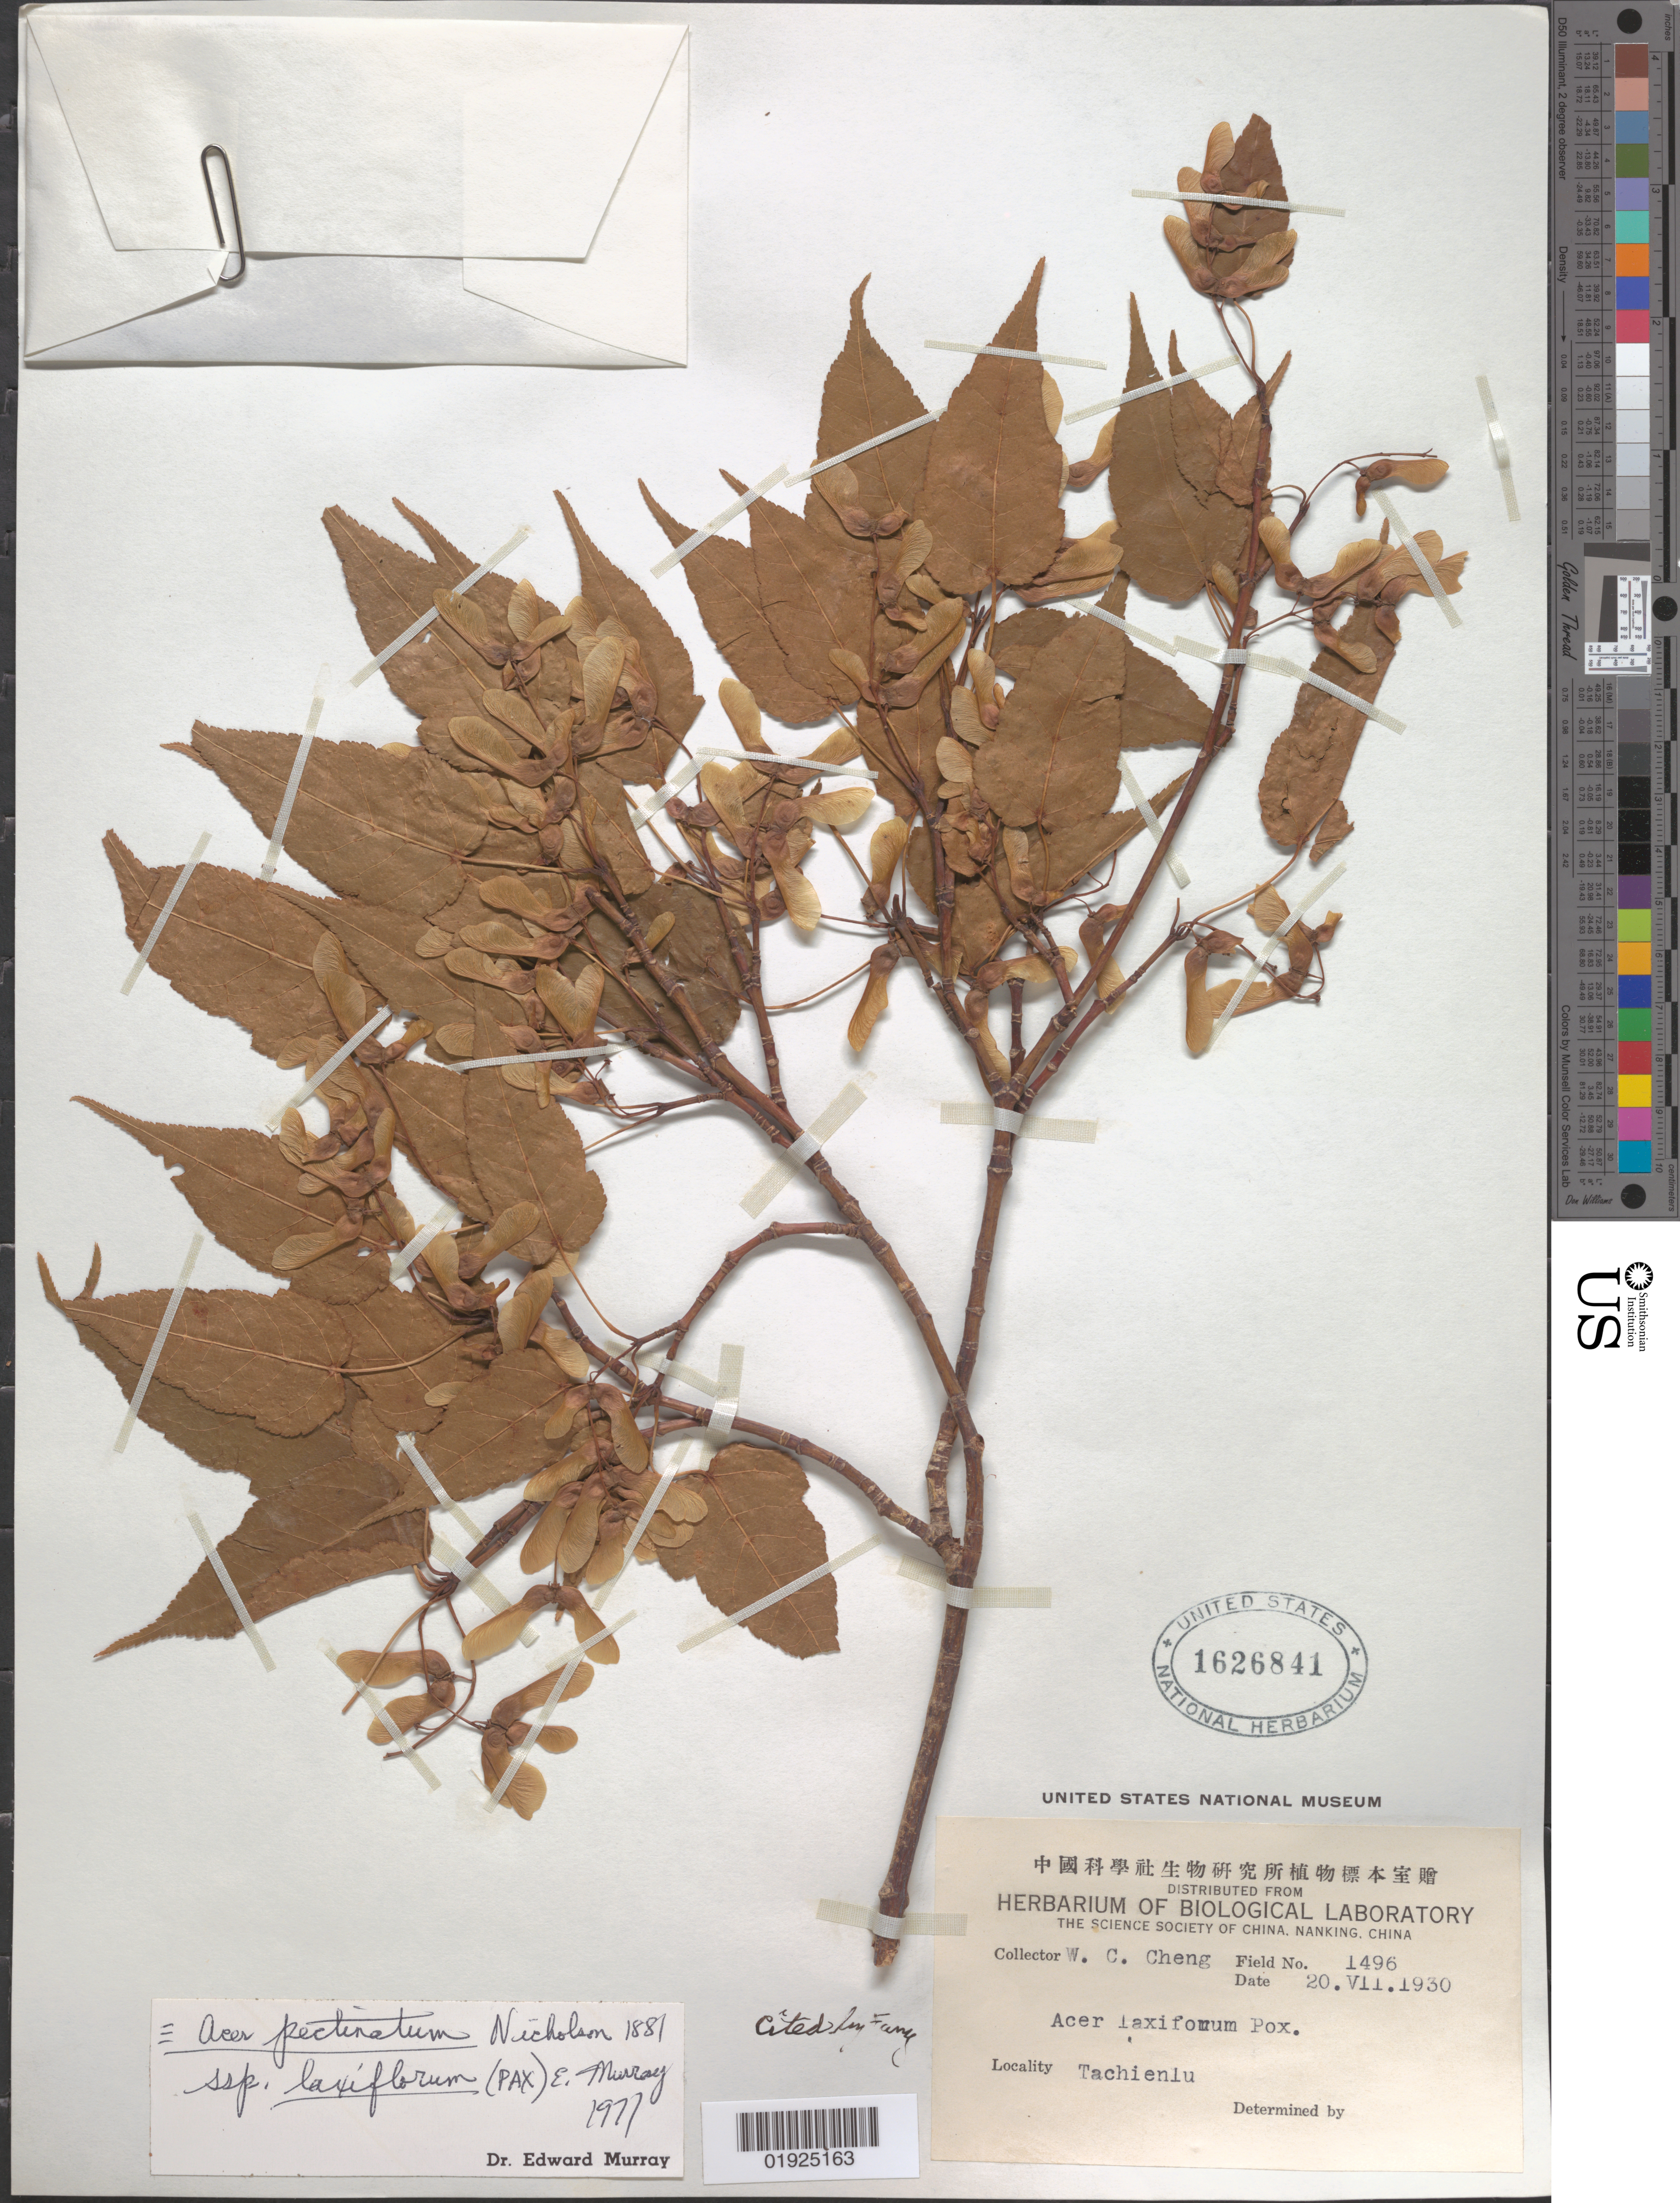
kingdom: Plantae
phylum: Tracheophyta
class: Magnoliopsida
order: Sapindales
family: Sapindaceae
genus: Acer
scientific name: Acer pectinatum subsp. laxiflorum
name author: (Pax) A.E. Murray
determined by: Murray, Edward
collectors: W. C. Cheng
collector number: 1496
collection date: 1930-07-20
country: China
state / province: Sichuan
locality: Tachienlu [Kangding]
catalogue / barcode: US 1626841